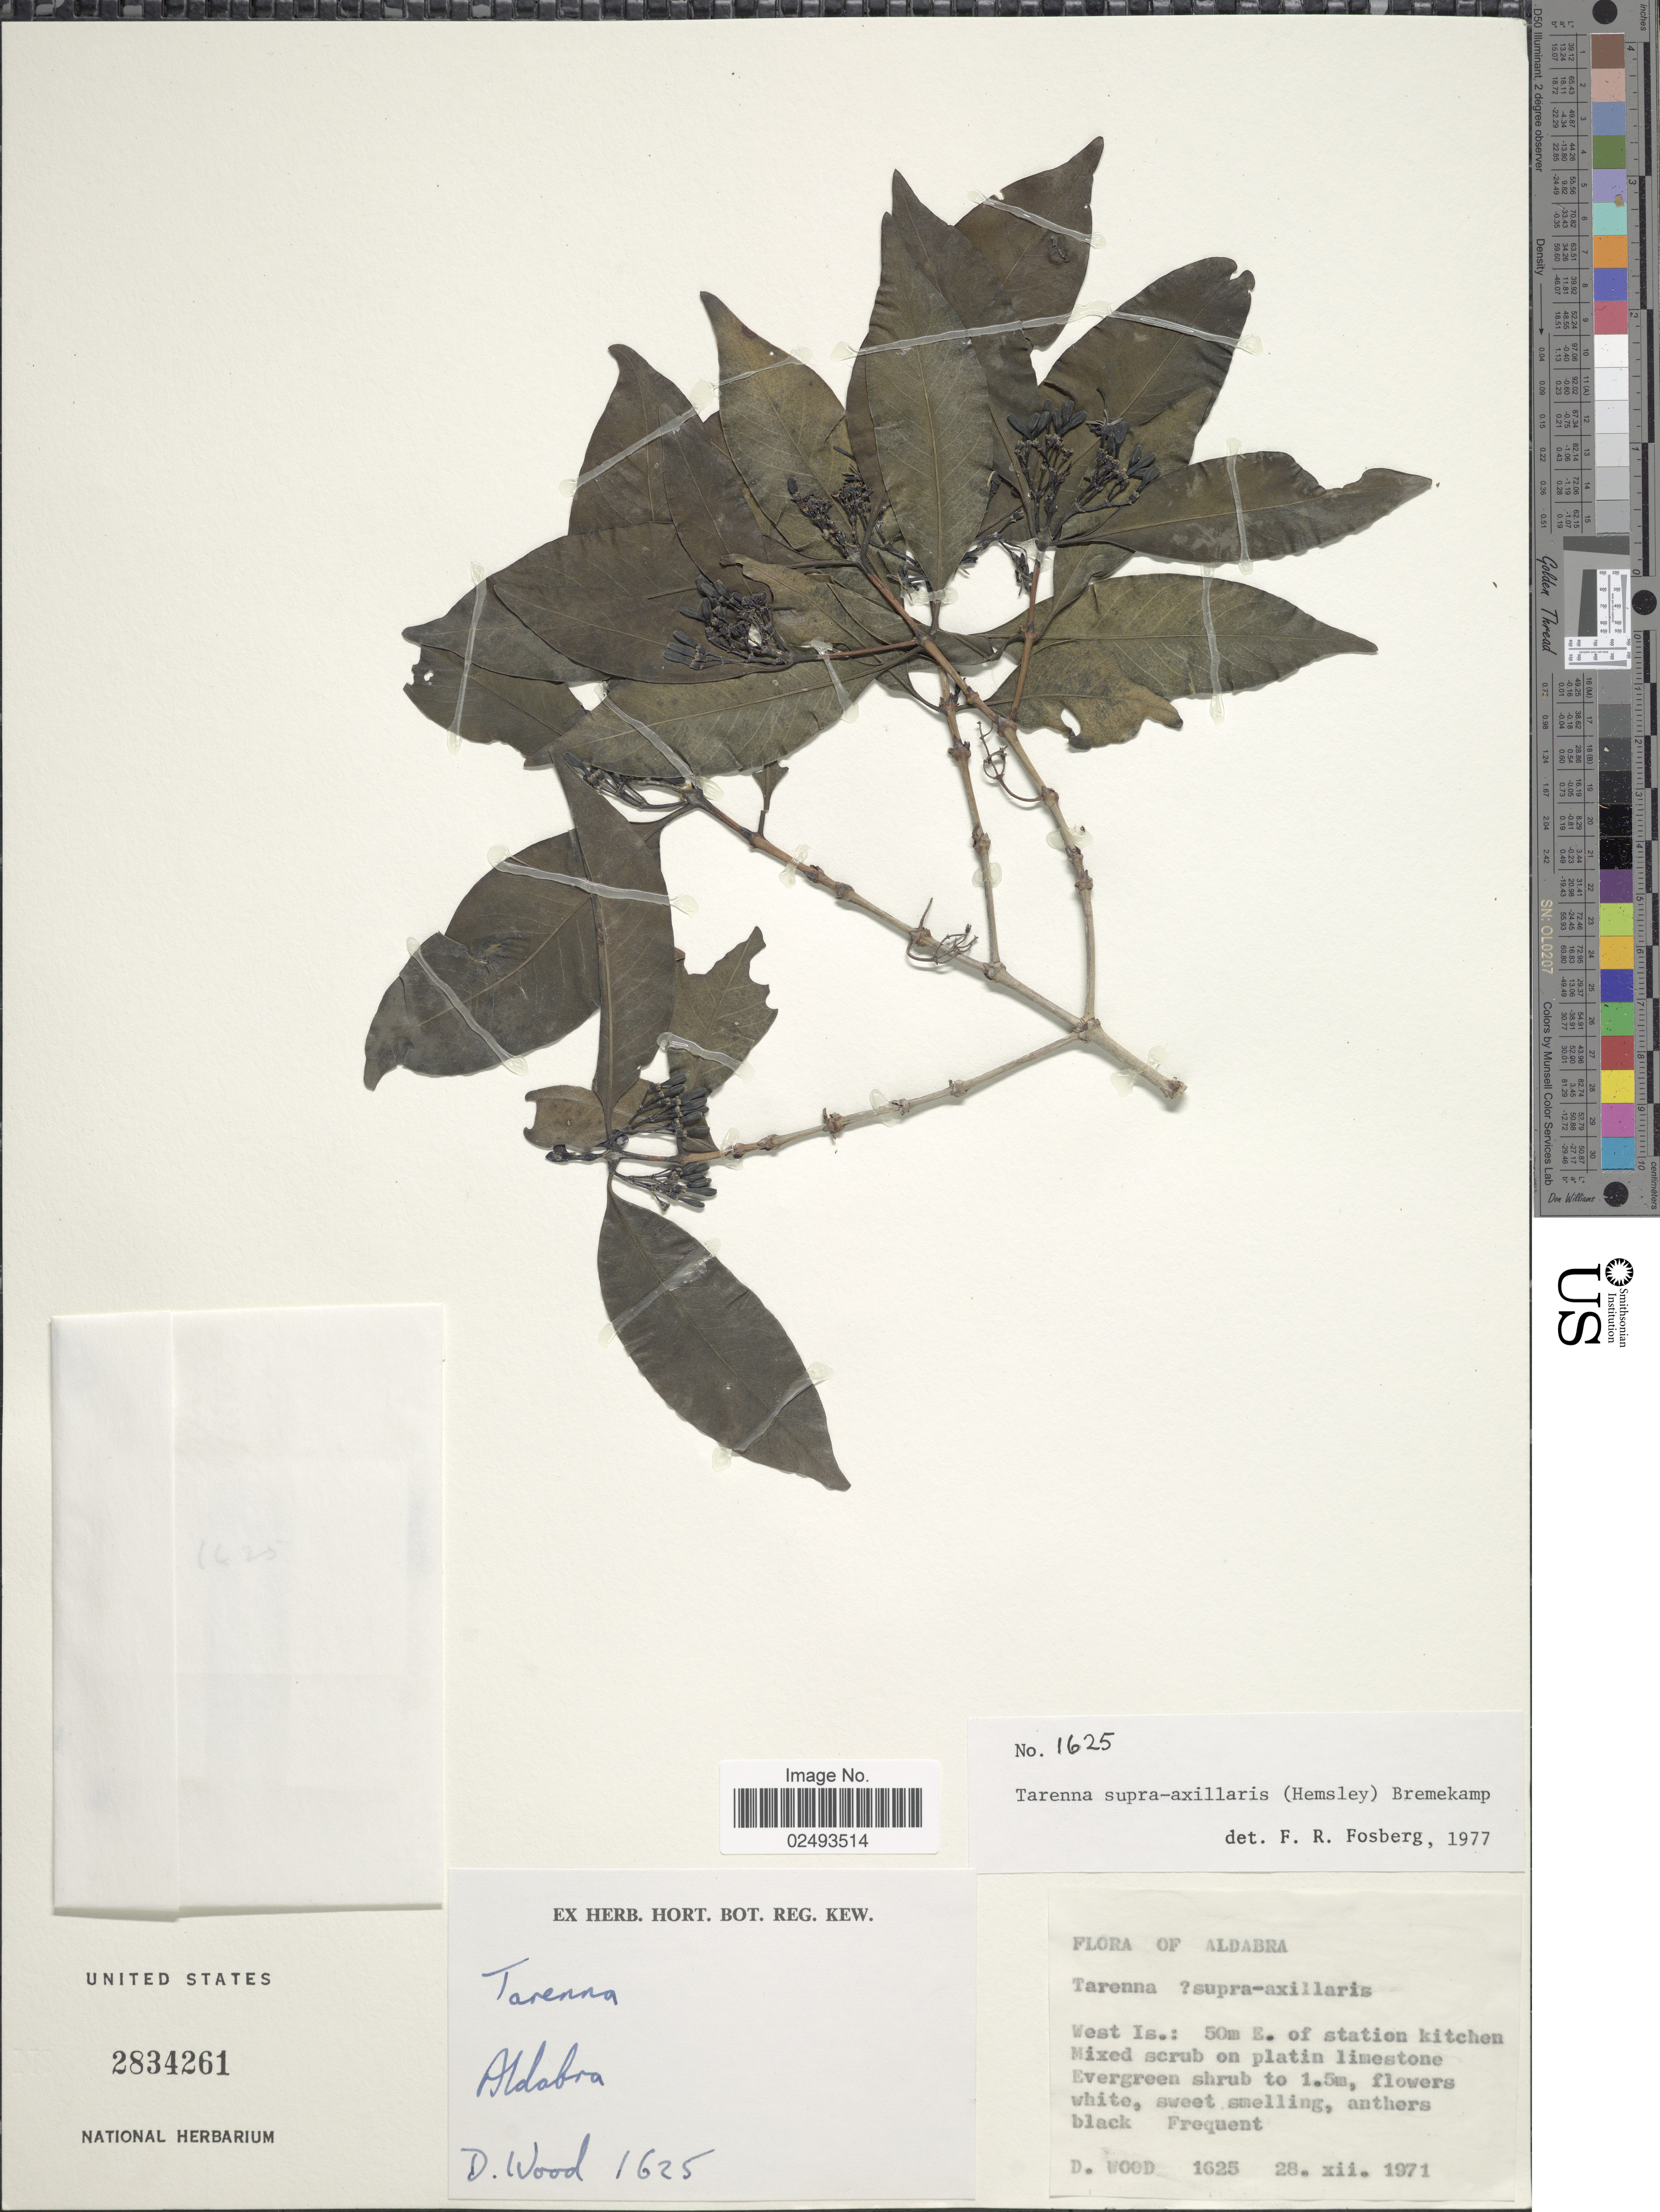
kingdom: Plantae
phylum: Tracheophyta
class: Magnoliopsida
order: Gentianales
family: Rubiaceae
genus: Tarenna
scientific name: Tarenna supra-axillaris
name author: (Hemsl.) Bremek.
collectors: D. Wood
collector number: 1625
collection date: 1971-12-28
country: Seychelles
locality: Aldabra, West Is.: 50 m E. of station kitchen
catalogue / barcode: US 2834261